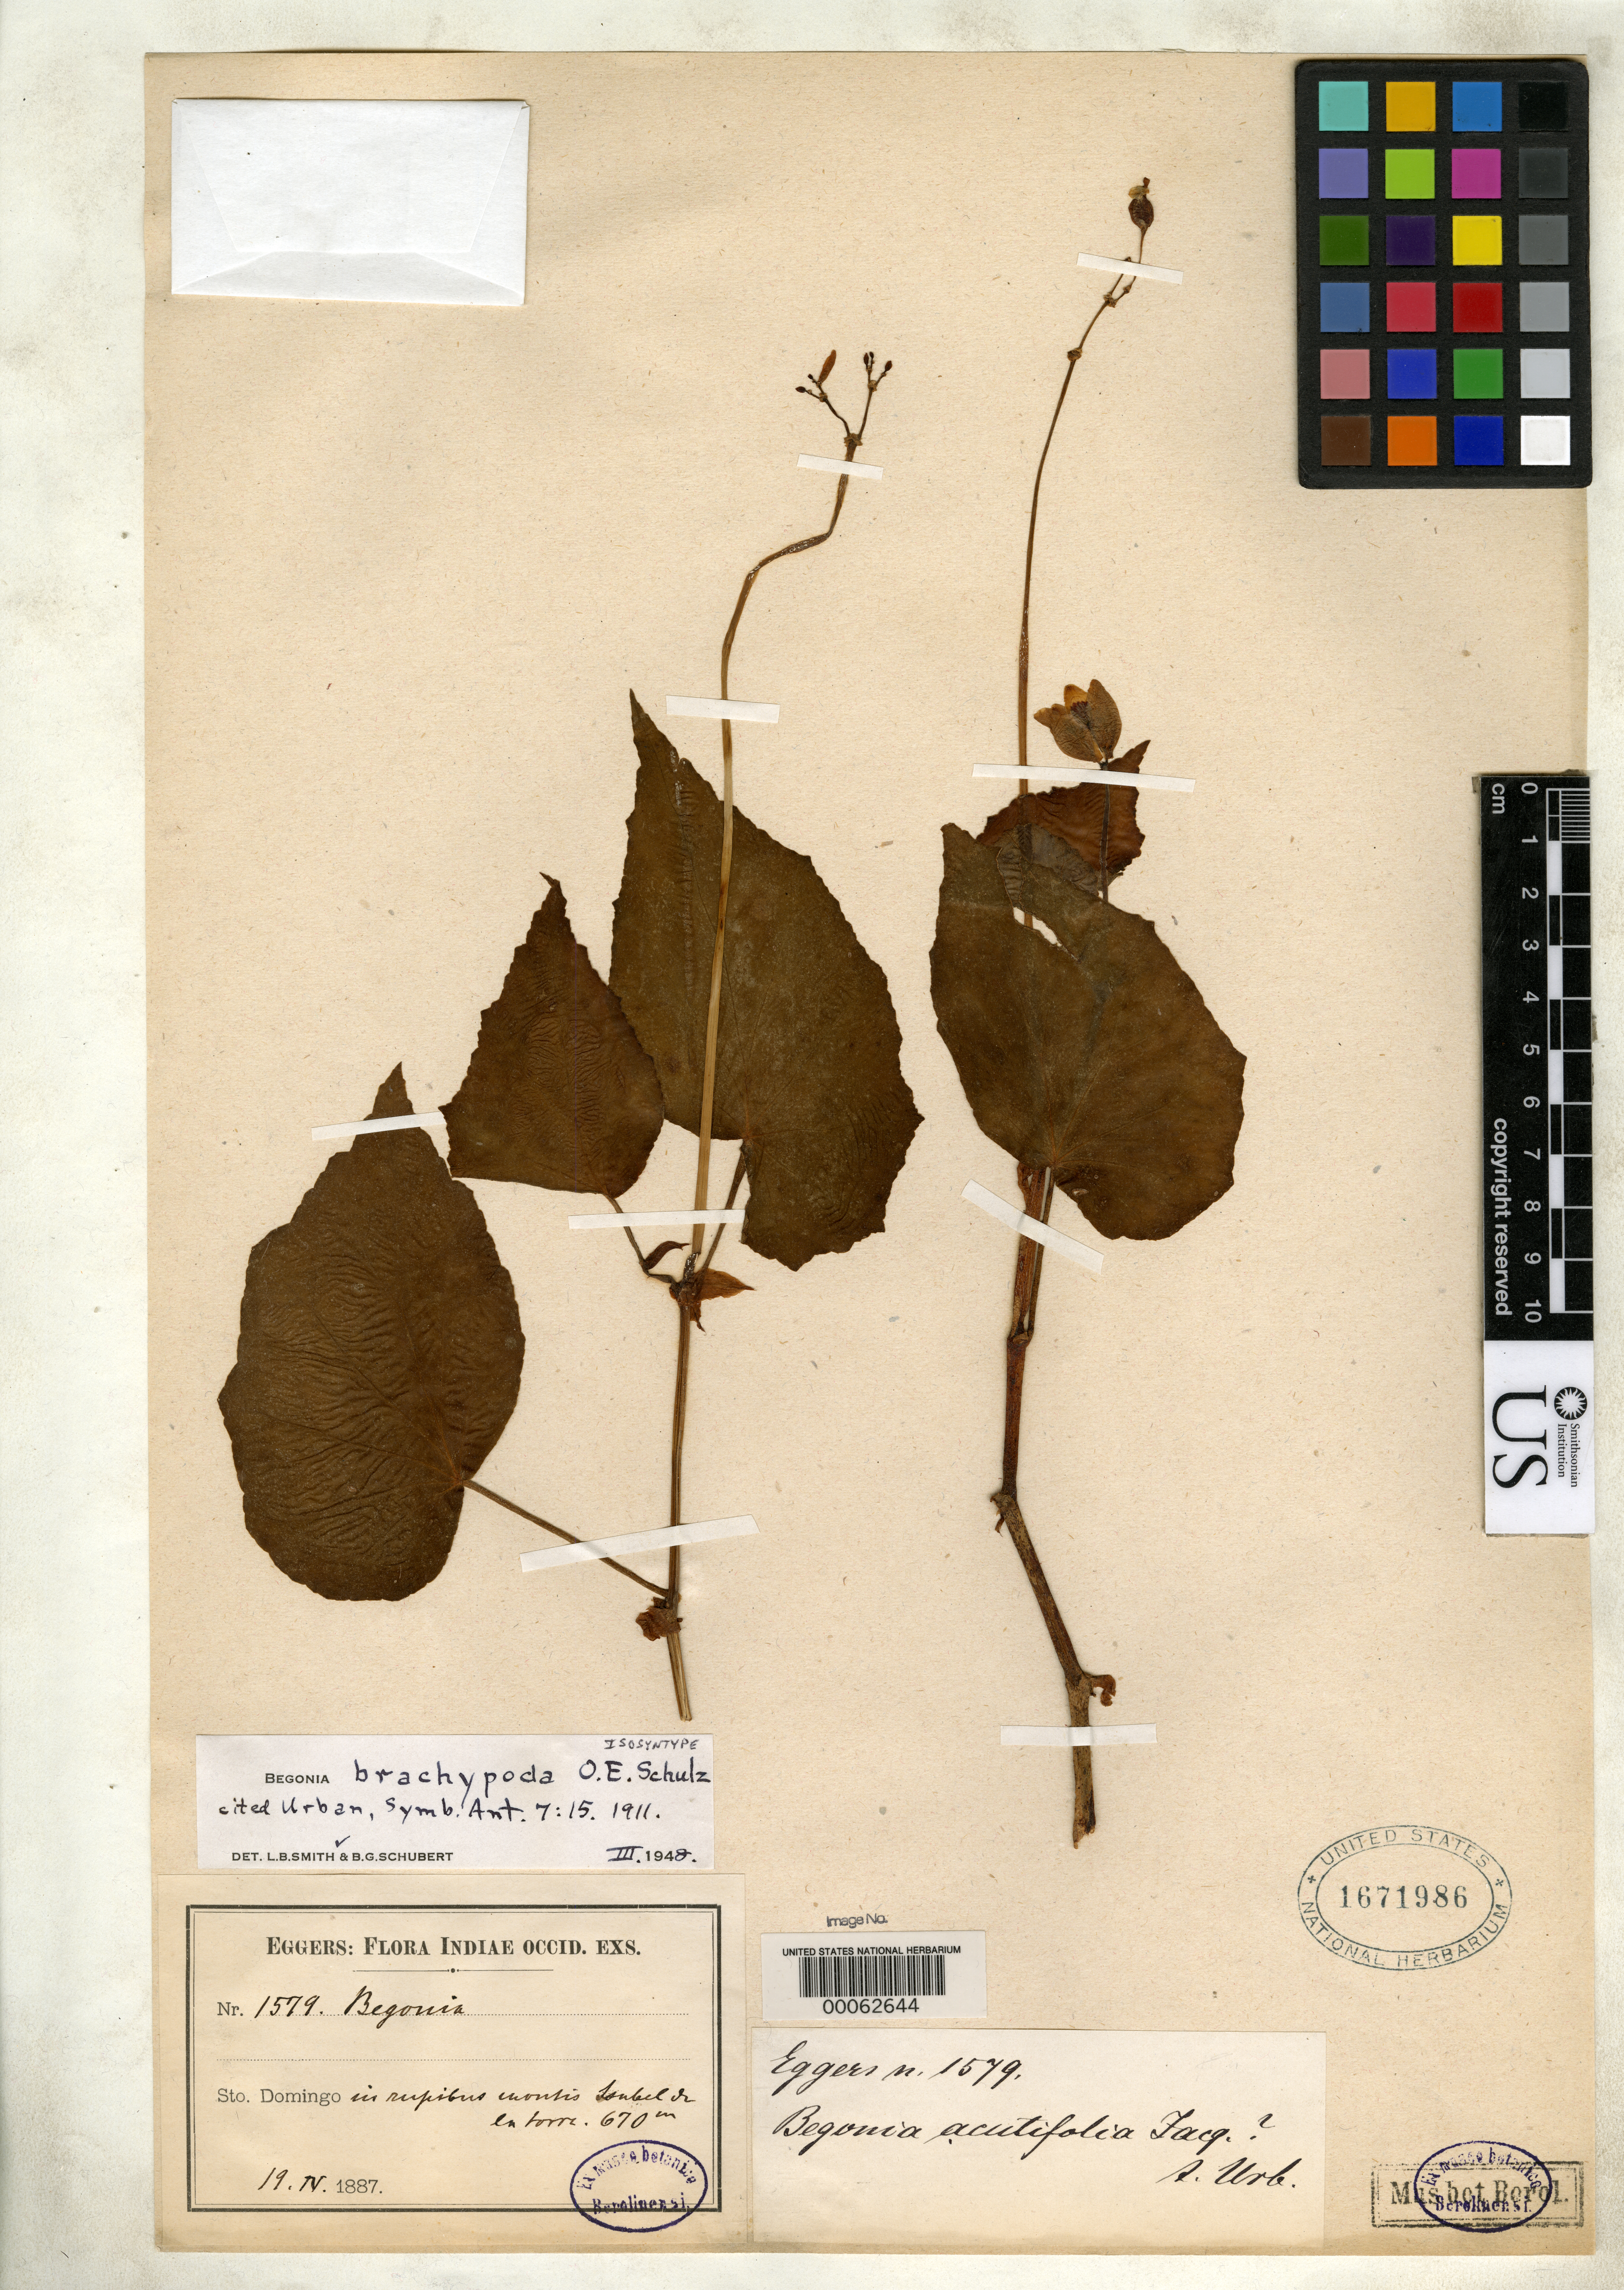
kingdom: Plantae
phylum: Tracheophyta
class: Magnoliopsida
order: Cucurbitales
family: Begoniaceae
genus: Begonia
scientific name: Begonia brachypoda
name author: O.E. Schulz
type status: Isosyntype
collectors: H. F. A. von Eggers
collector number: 1579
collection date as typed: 19 Apr 1887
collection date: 1887-04-19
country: Dominican Republic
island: Hispaniola Island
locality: In rupibus montis (Tonbel or Wntorre).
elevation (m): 670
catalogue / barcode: US 1671986